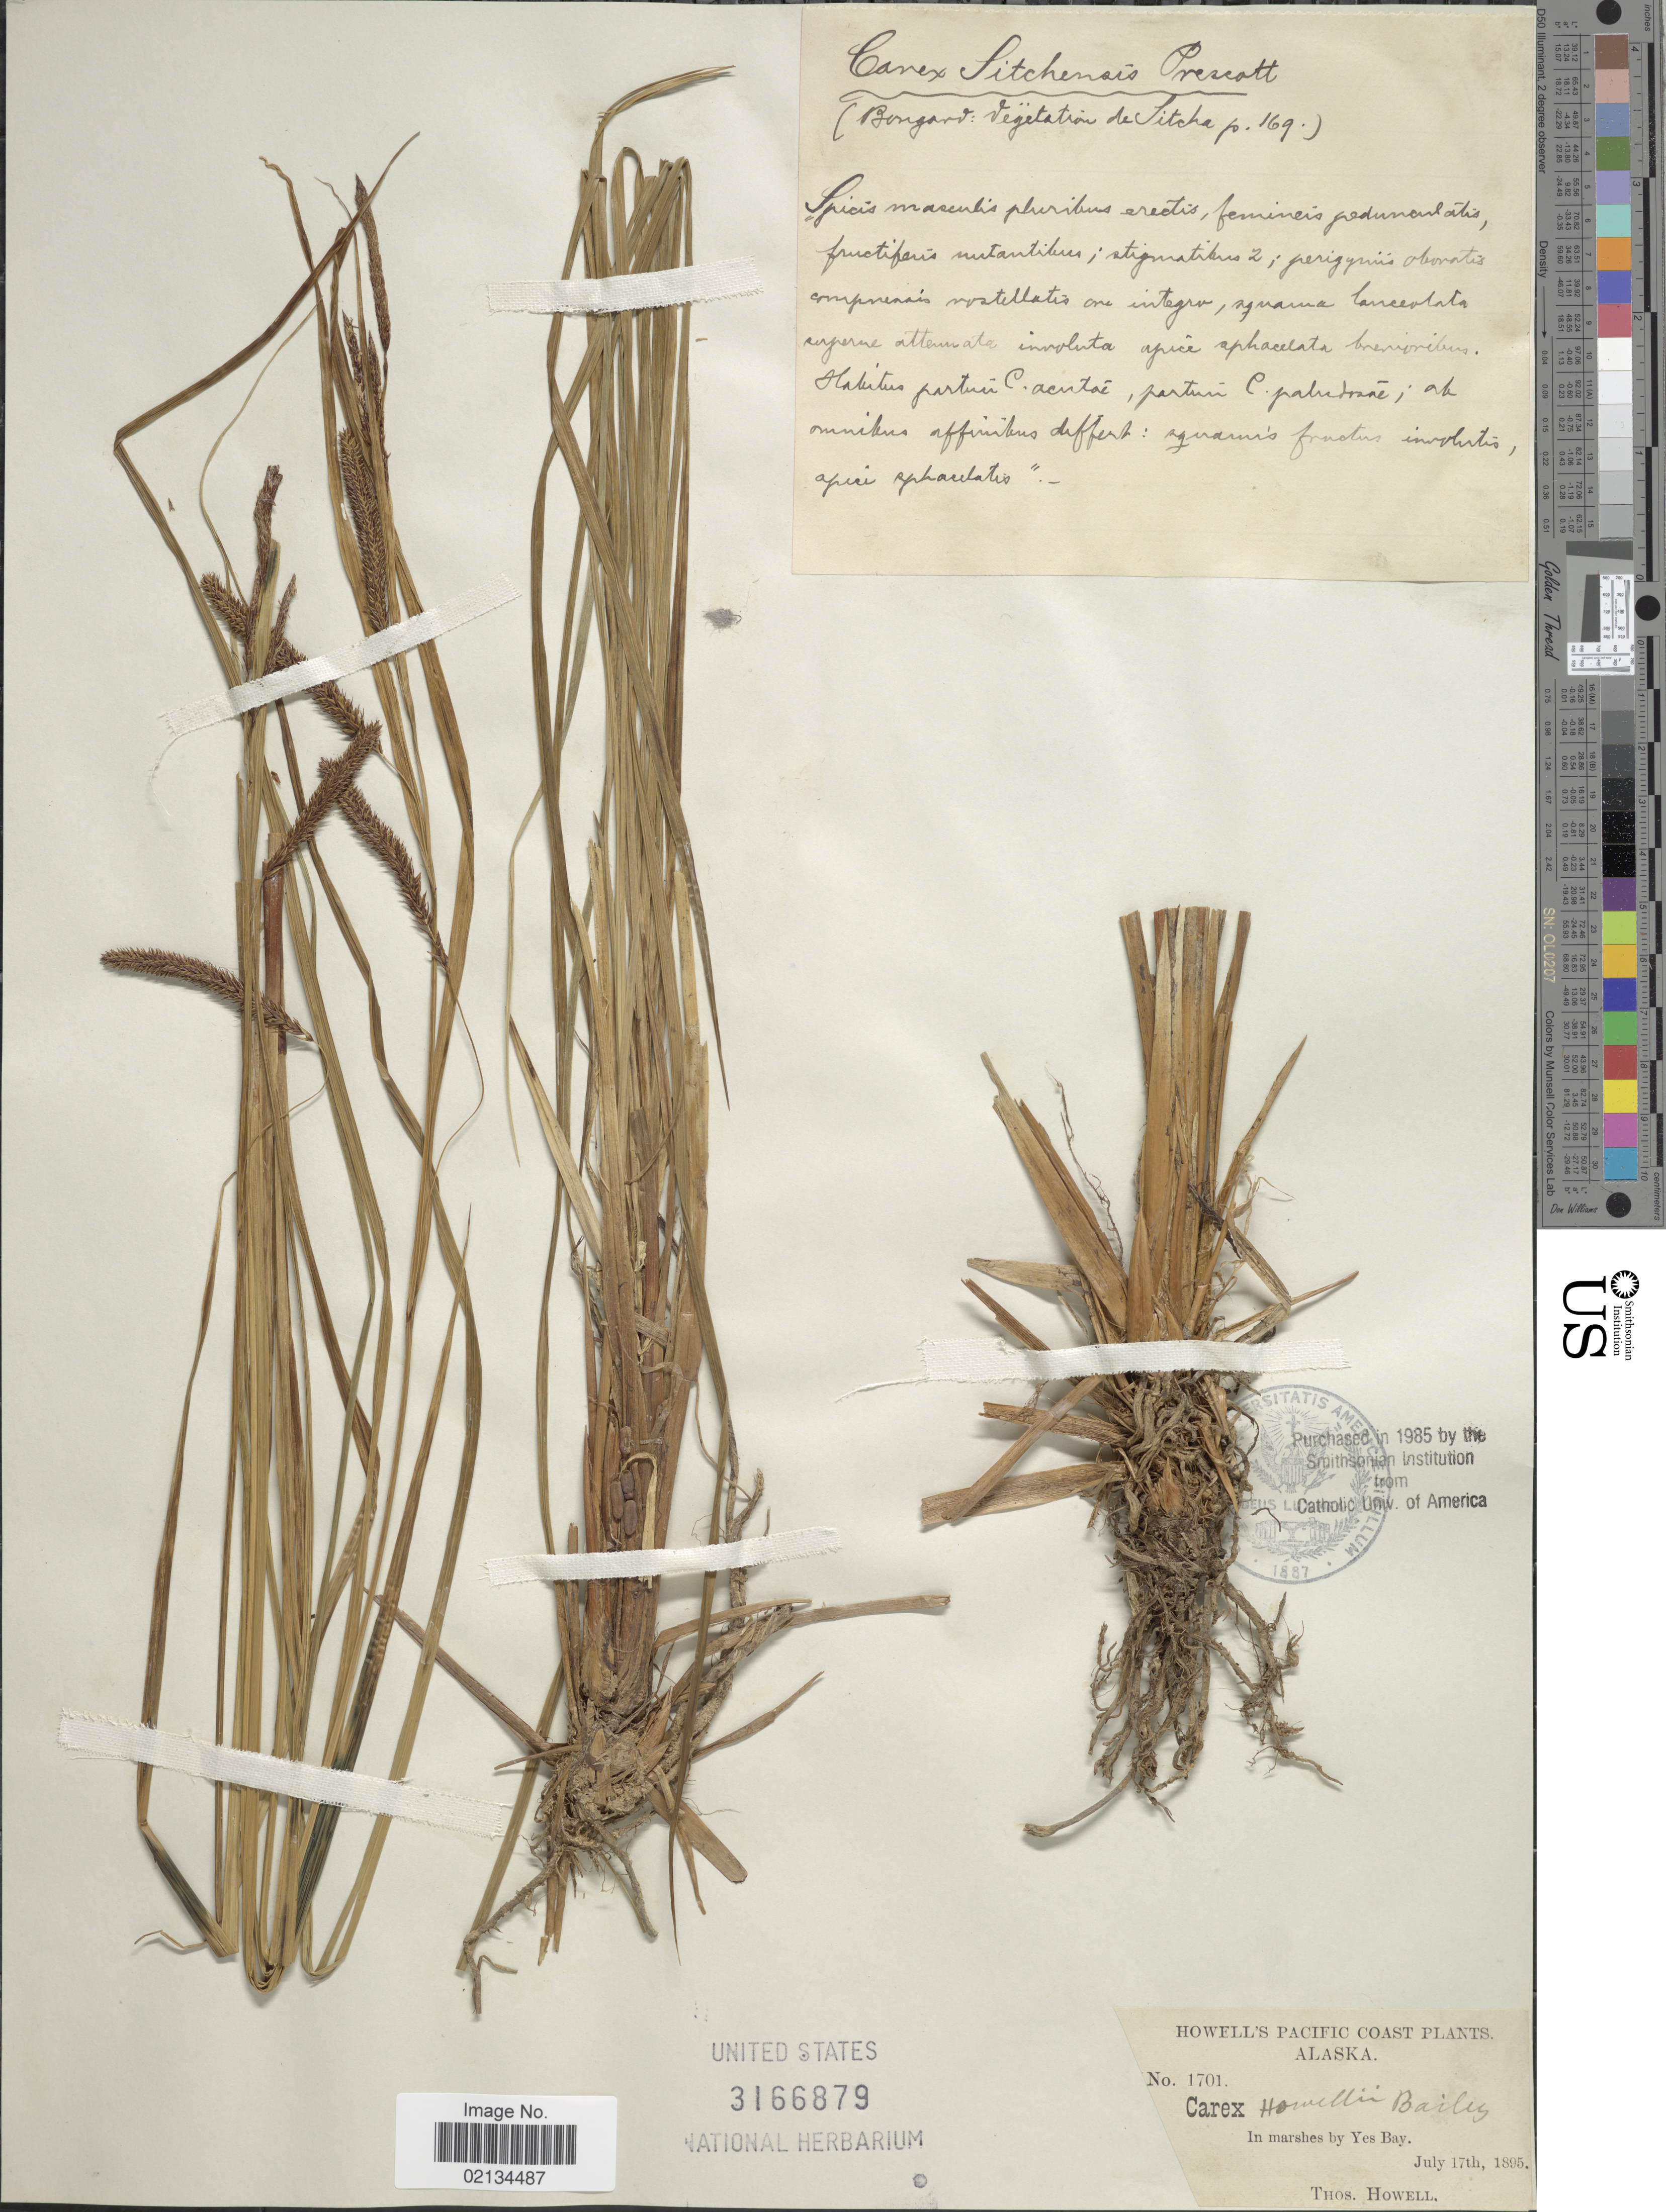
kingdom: Plantae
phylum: Tracheophyta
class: Liliopsida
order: Poales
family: Cyperaceae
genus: Carex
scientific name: Carex aquatilis var. dives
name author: (Holm) Kük.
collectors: T. Howell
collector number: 1701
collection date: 1895-07-17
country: United States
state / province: Alaska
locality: Pacific Coast, in marshes by Yes Bay.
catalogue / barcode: US 3166879